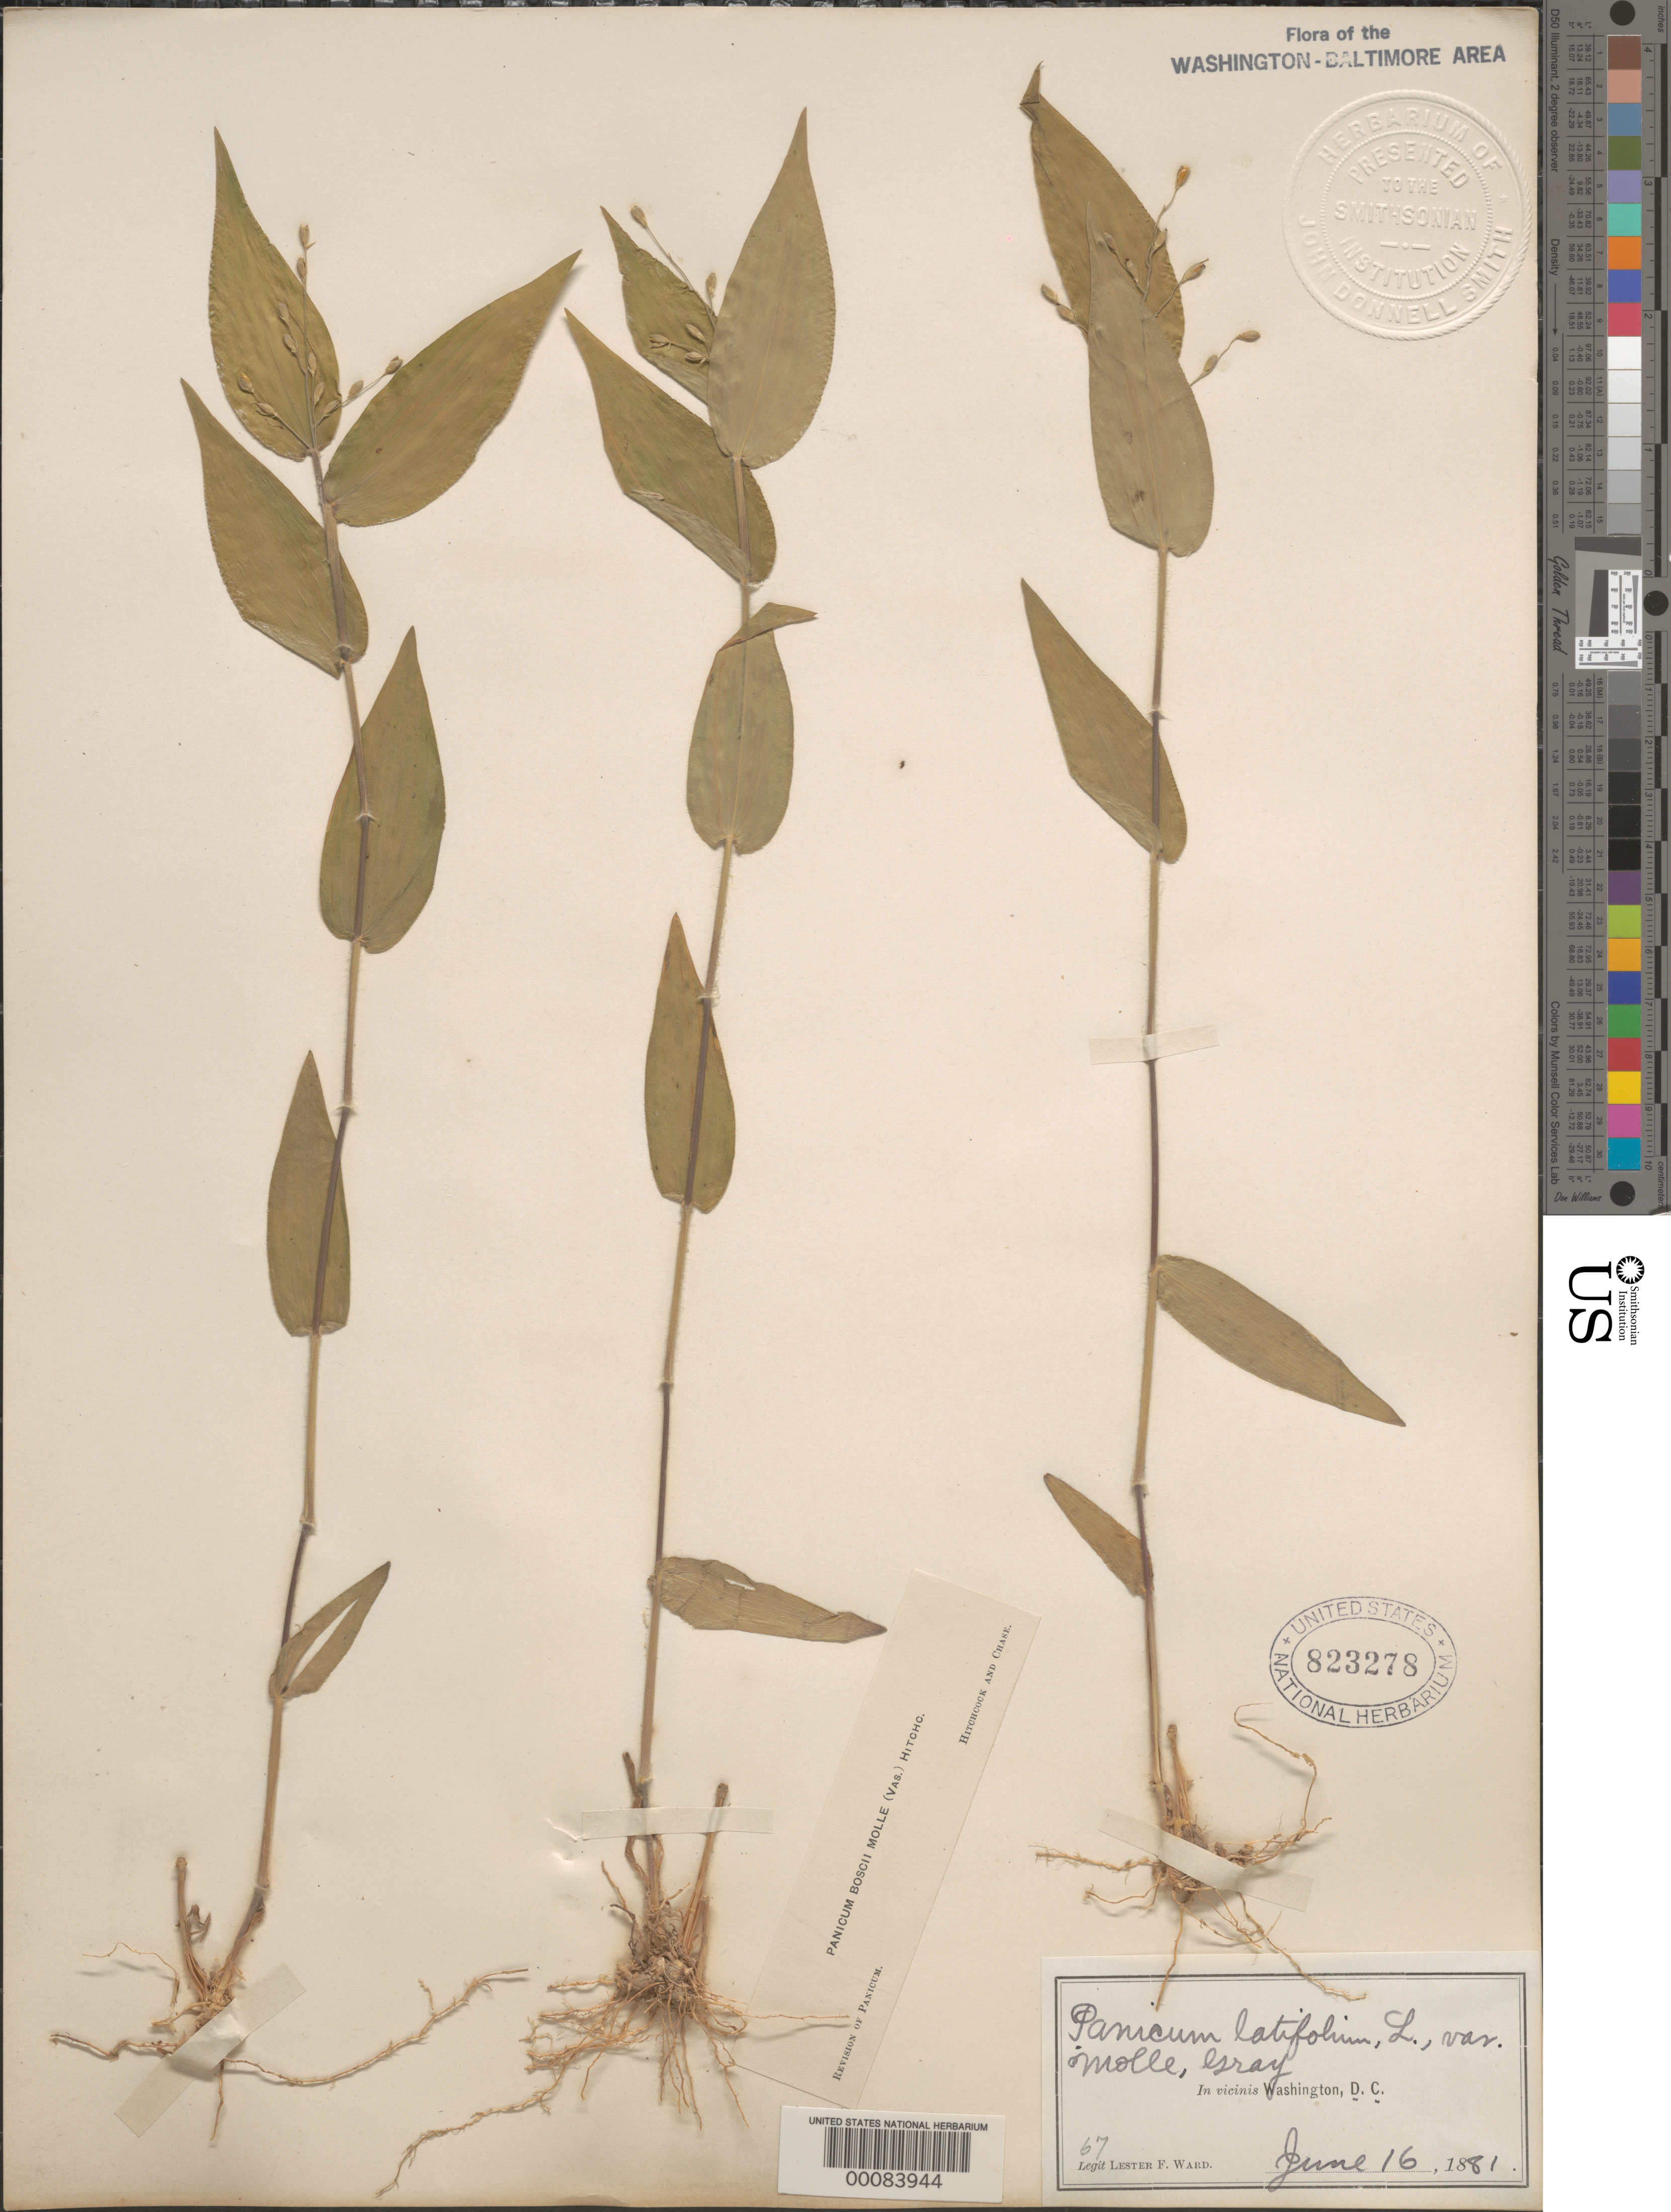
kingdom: Plantae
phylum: Tracheophyta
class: Liliopsida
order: Poales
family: Poaceae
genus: Dichanthelium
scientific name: Dichanthelium boscii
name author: (Poir.) Gould & C.A. Clark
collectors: L. F. Ward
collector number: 67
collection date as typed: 16 Jun 1881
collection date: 1881-06-16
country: United States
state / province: District of Columbia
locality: Washington DC area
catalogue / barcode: US 823278